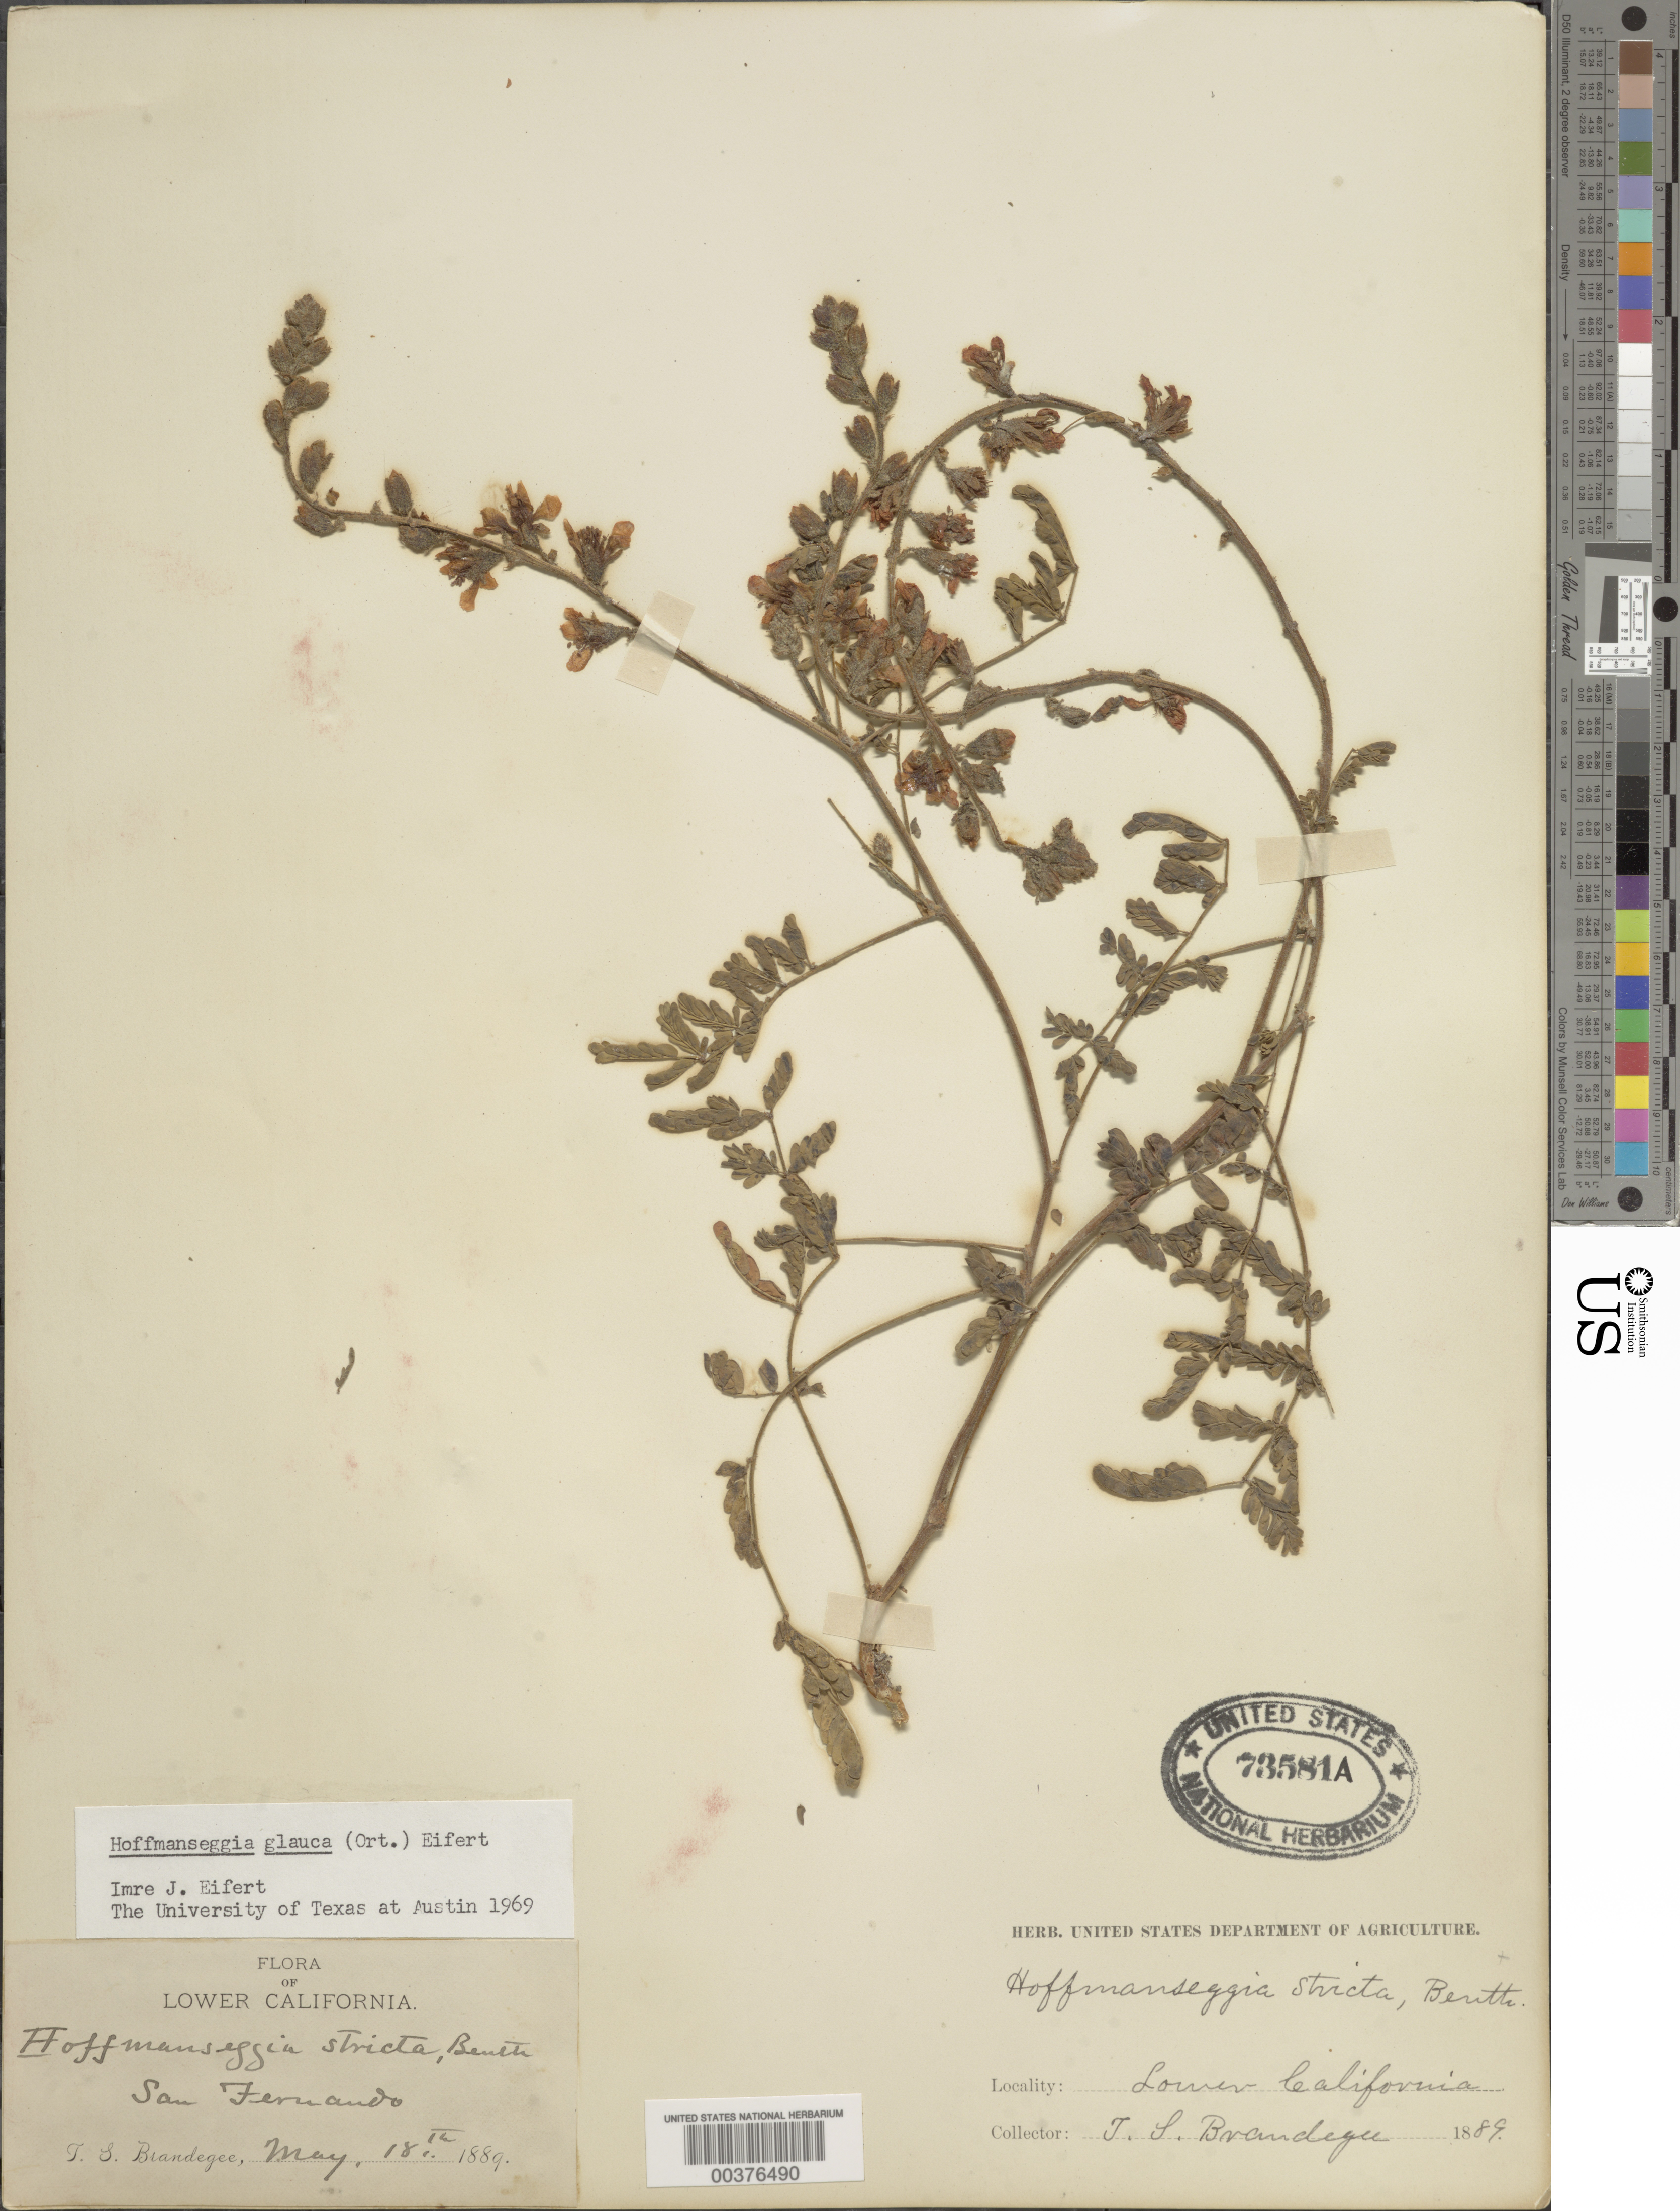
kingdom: Plantae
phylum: Tracheophyta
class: Magnoliopsida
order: Fabales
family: Fabaceae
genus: Hoffmannseggia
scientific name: Hoffmannseggia glauca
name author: (Ortega) Eifert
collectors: T. S. Brandegee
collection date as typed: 18 May 1889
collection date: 1889-05-18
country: Mexico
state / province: Baja California Norte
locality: San Fernando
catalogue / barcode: US 73581A